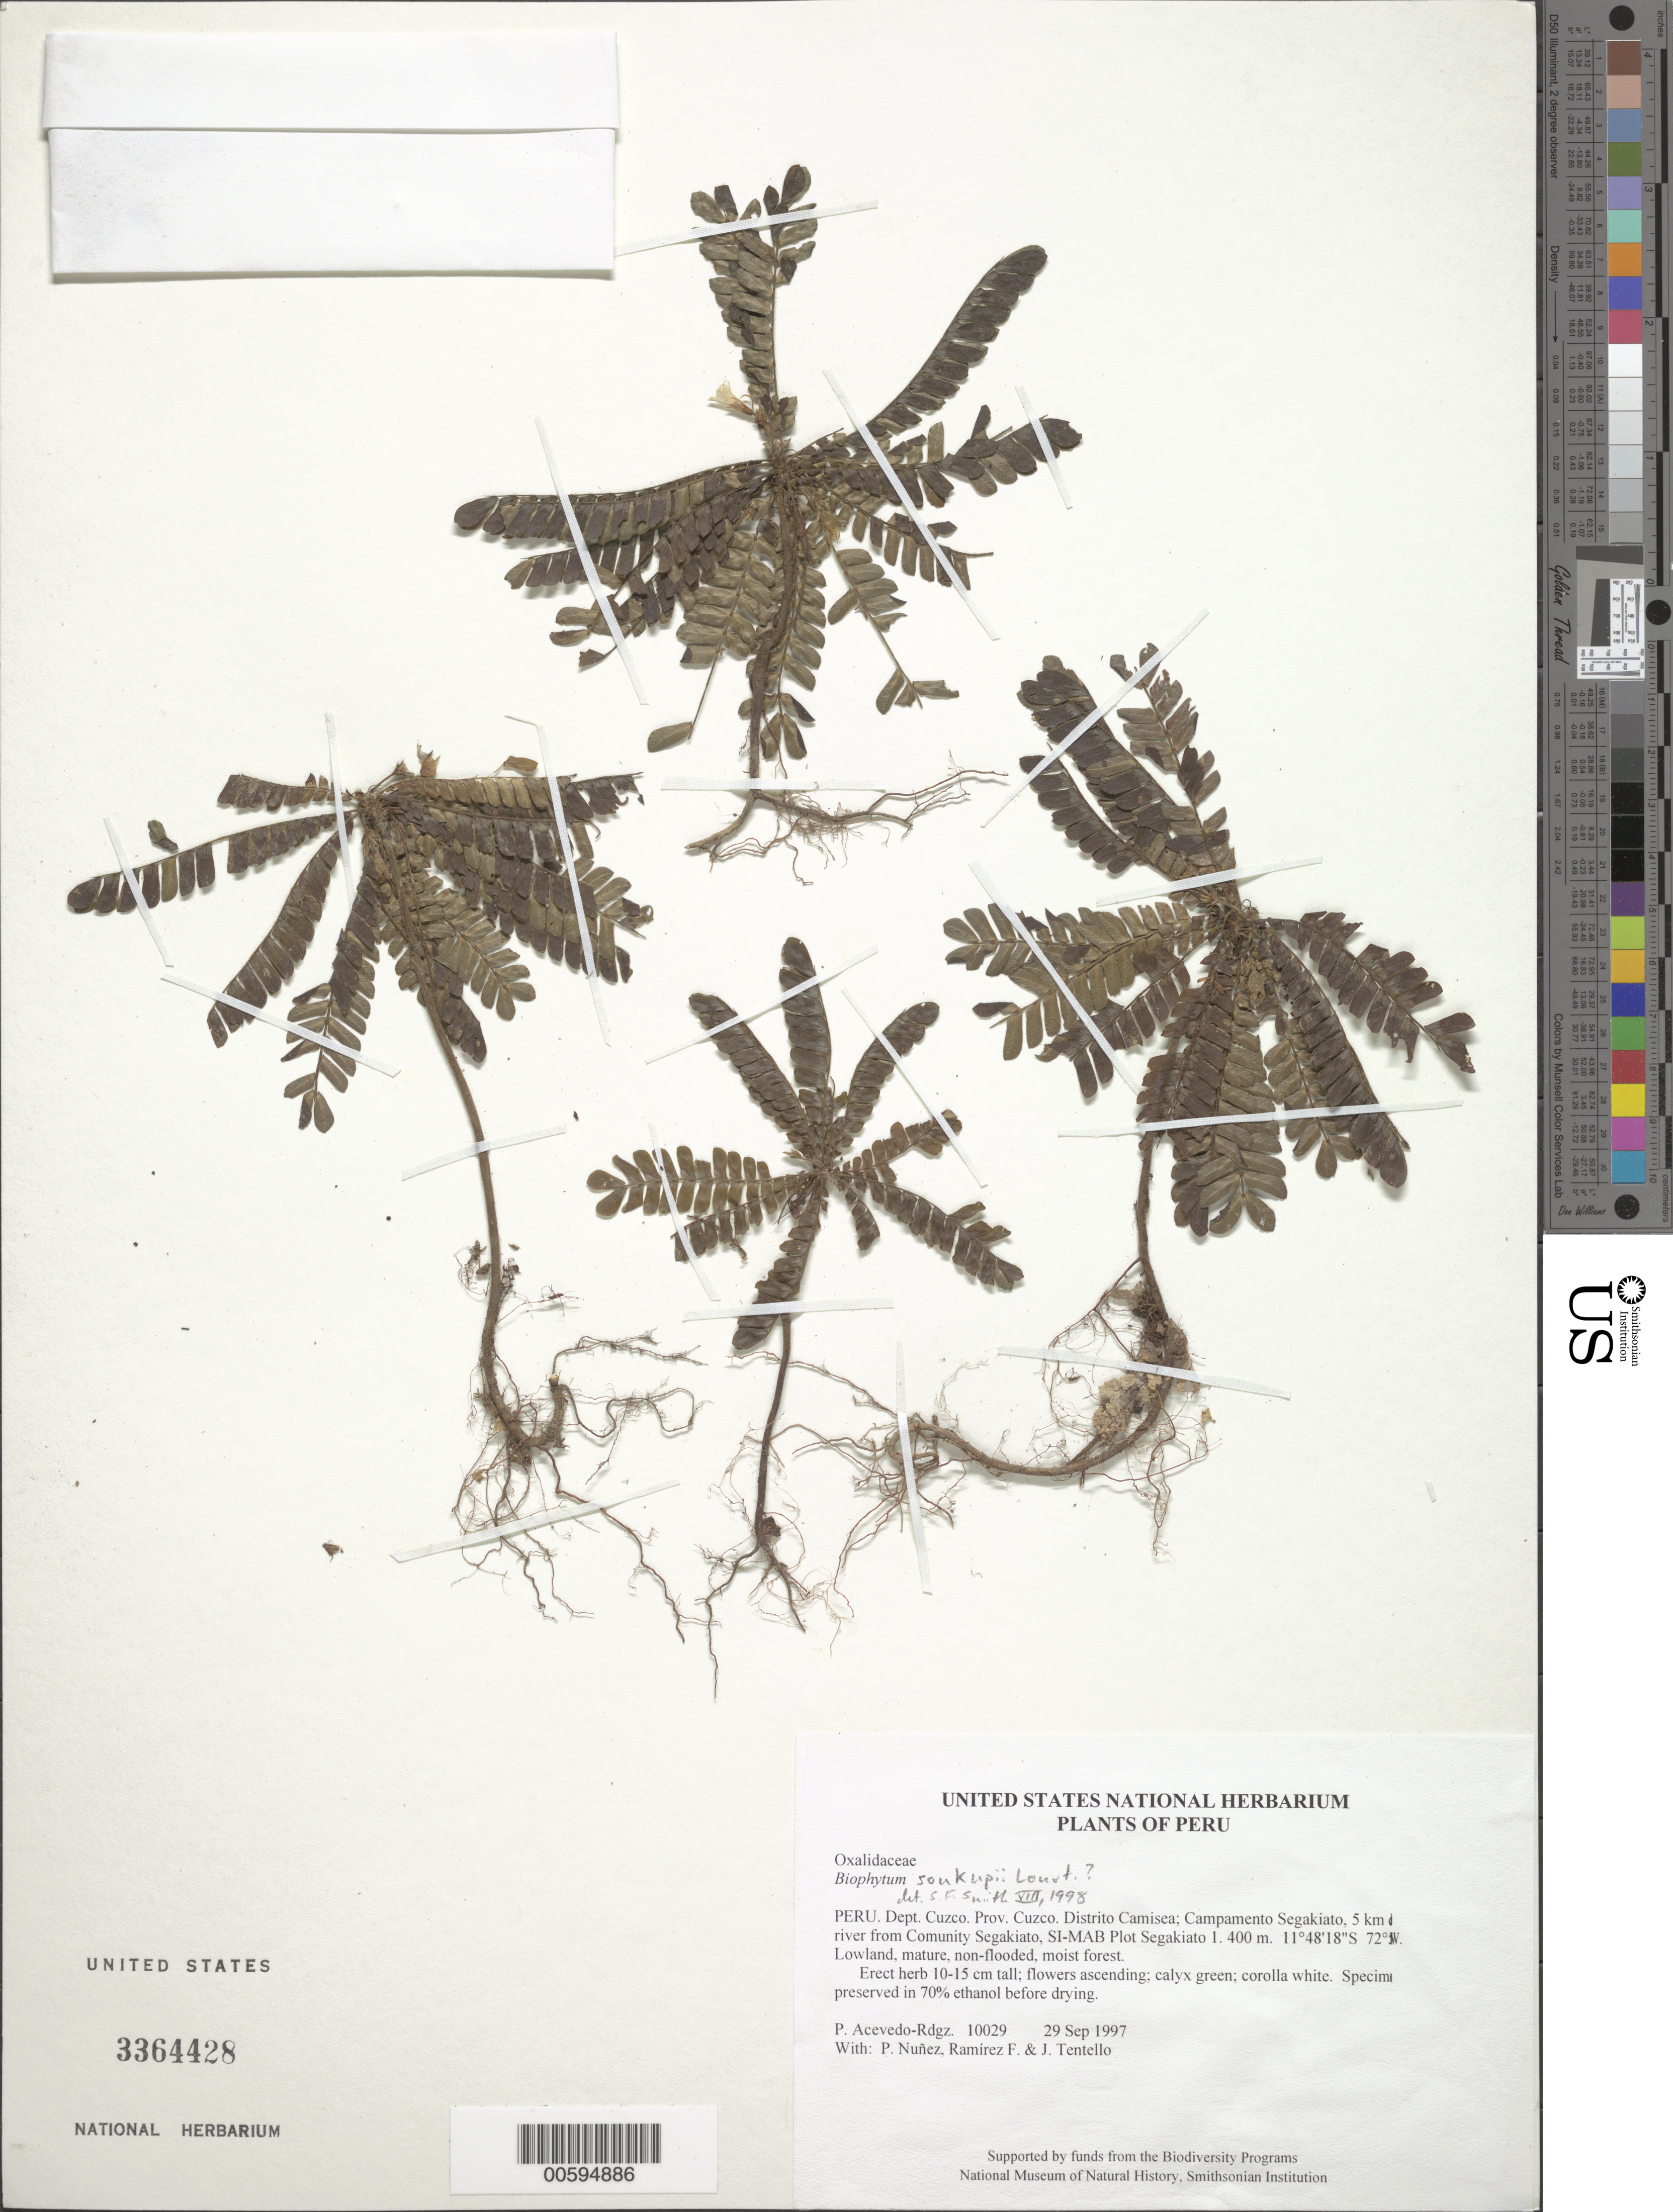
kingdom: Plantae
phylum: Tracheophyta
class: Magnoliopsida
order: Oxalidales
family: Oxalidaceae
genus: Biophytum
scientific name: Biophytum soukupii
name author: Lourteig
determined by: Smith, Stephen F., (US), NMNH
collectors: P. Acevedo-Rodr., P. Nuñez V., F. Ramirez & J. Tentello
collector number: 10029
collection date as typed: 29 Sep 1997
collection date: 1997-09-29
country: Peru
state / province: Cusco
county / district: Cusco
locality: Distrito Camisea; Campamento Segakiato, 5 km down river from Comunity Segakiato, SI-MAB Plot Segakiato 1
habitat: Lowland, mature, non-flooded, moist forest.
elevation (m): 400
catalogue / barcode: US 3364428